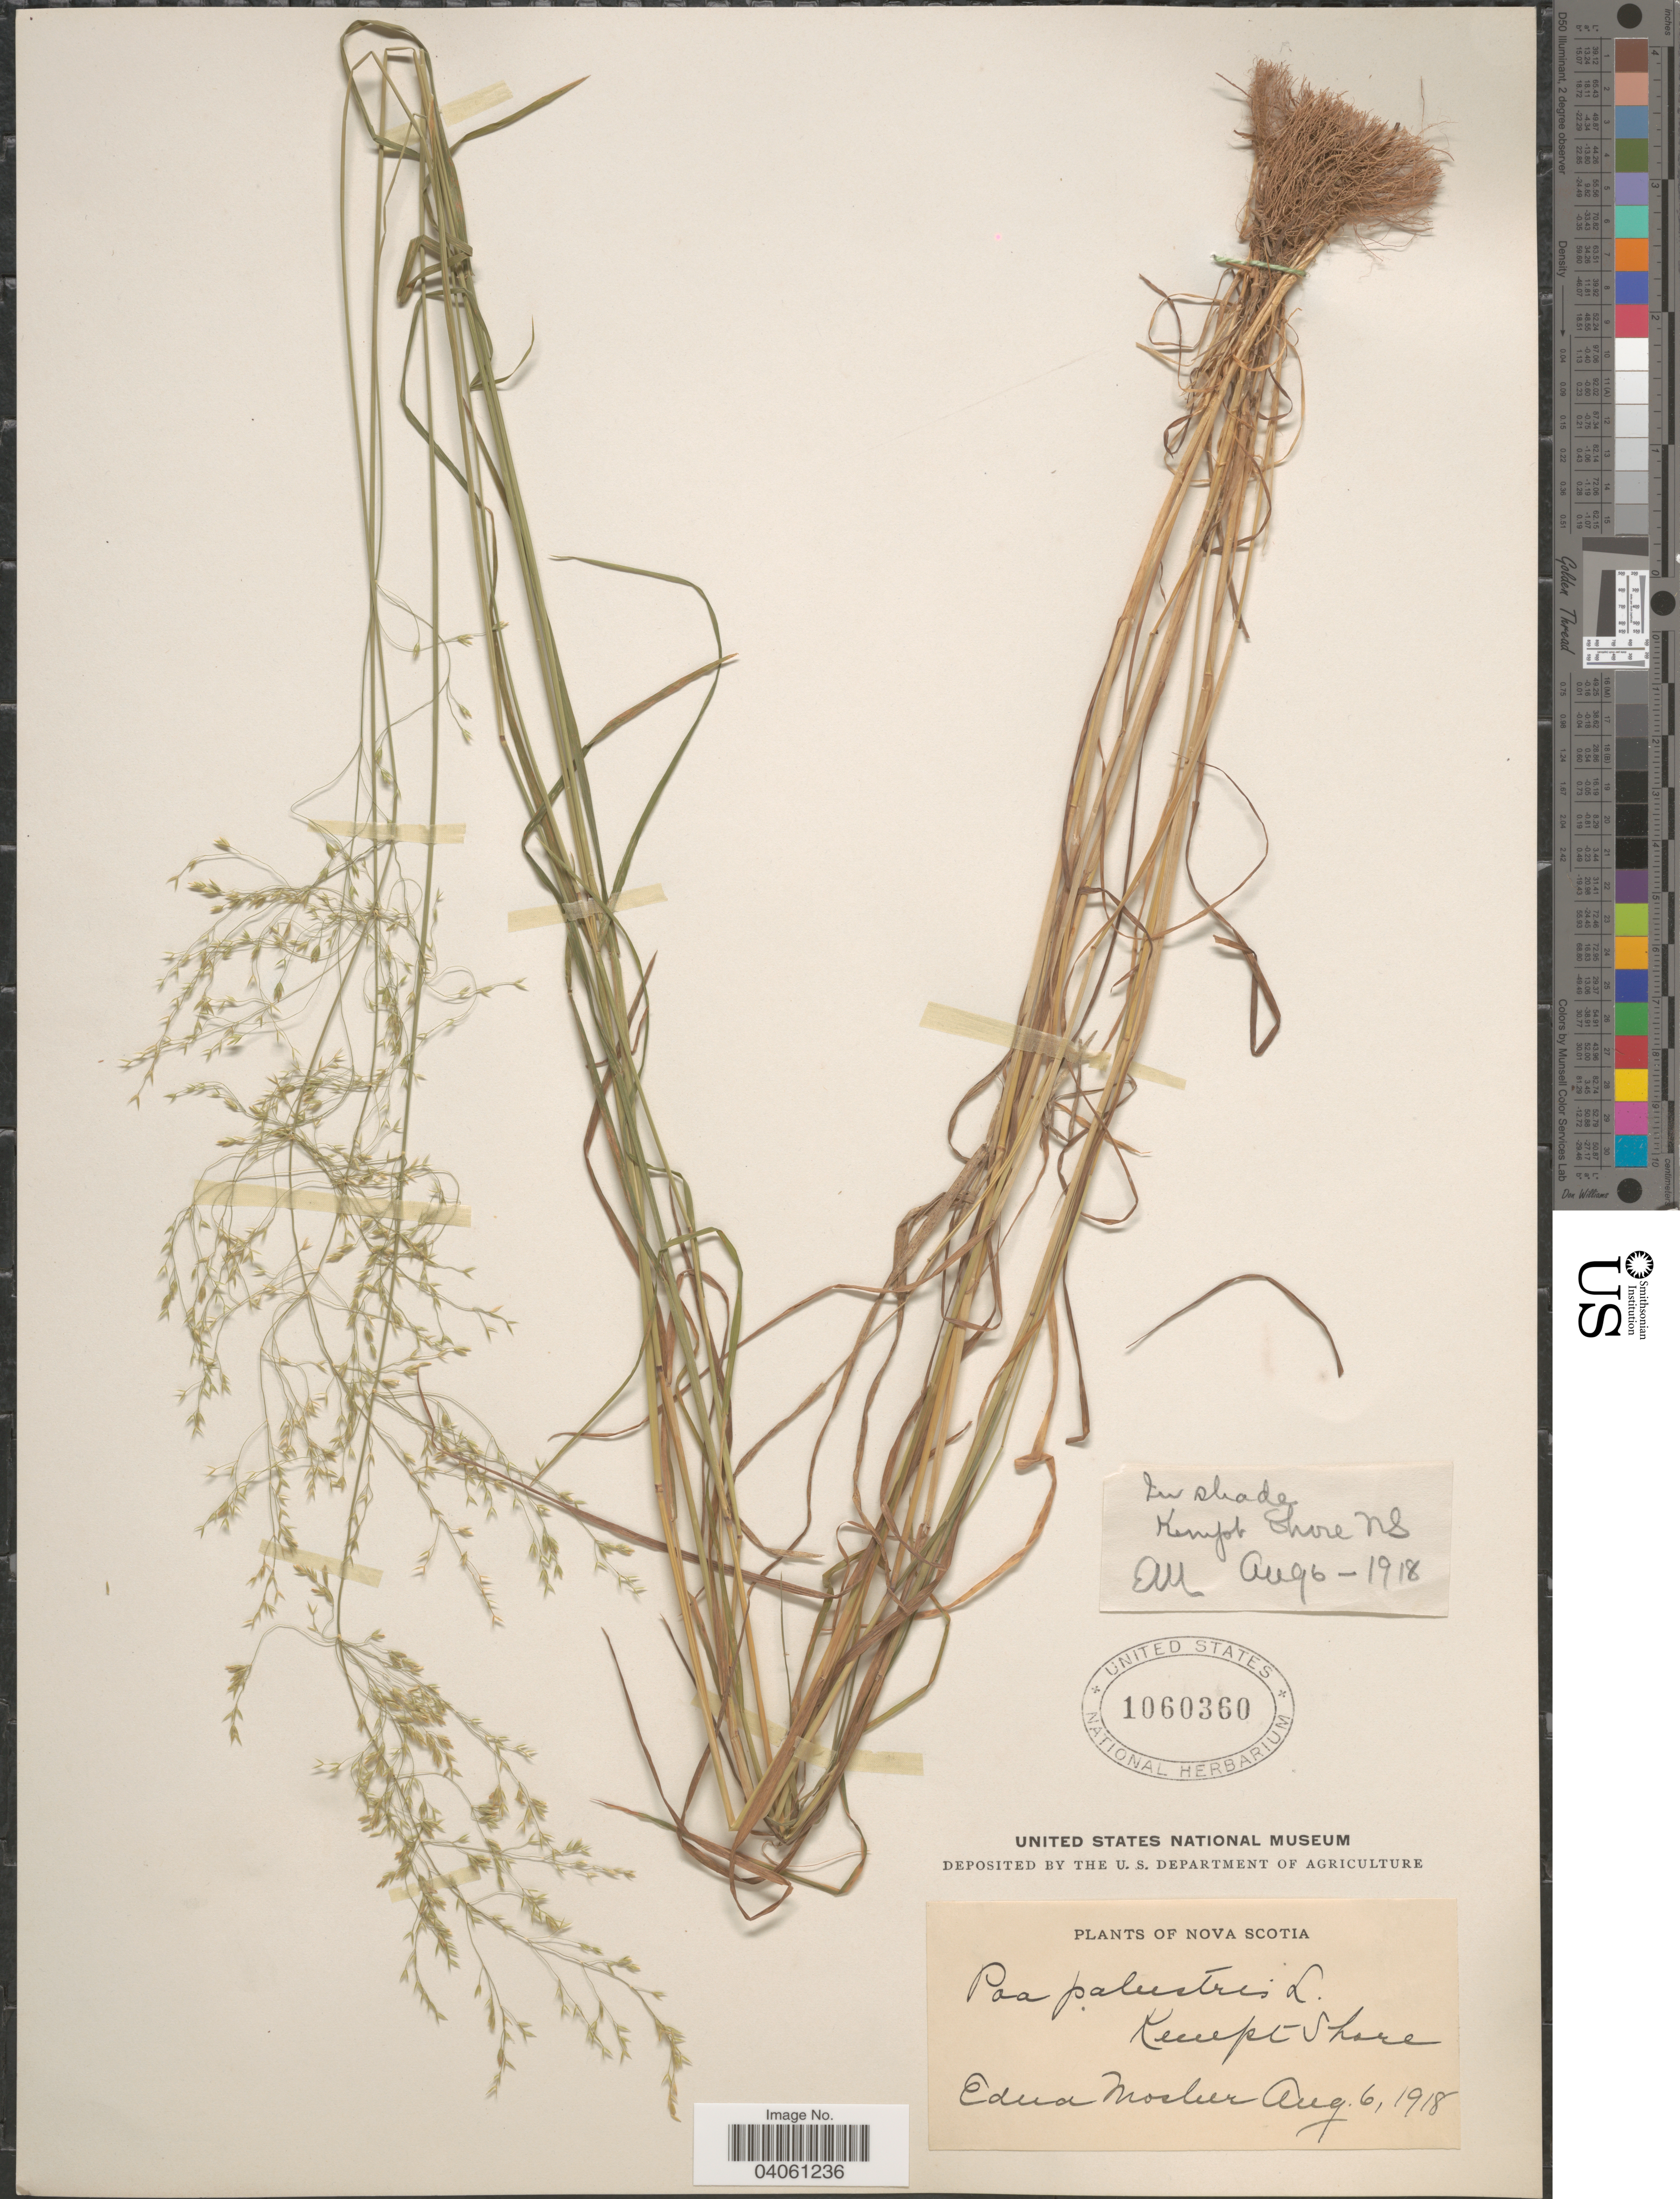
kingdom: Plantae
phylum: Tracheophyta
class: Liliopsida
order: Poales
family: Poaceae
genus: Poa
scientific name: Poa palustris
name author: L.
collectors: E. Mosher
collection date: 1918-08-06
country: Canada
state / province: Nova Scotia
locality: In shade Kempt Shore.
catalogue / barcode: US 1060360